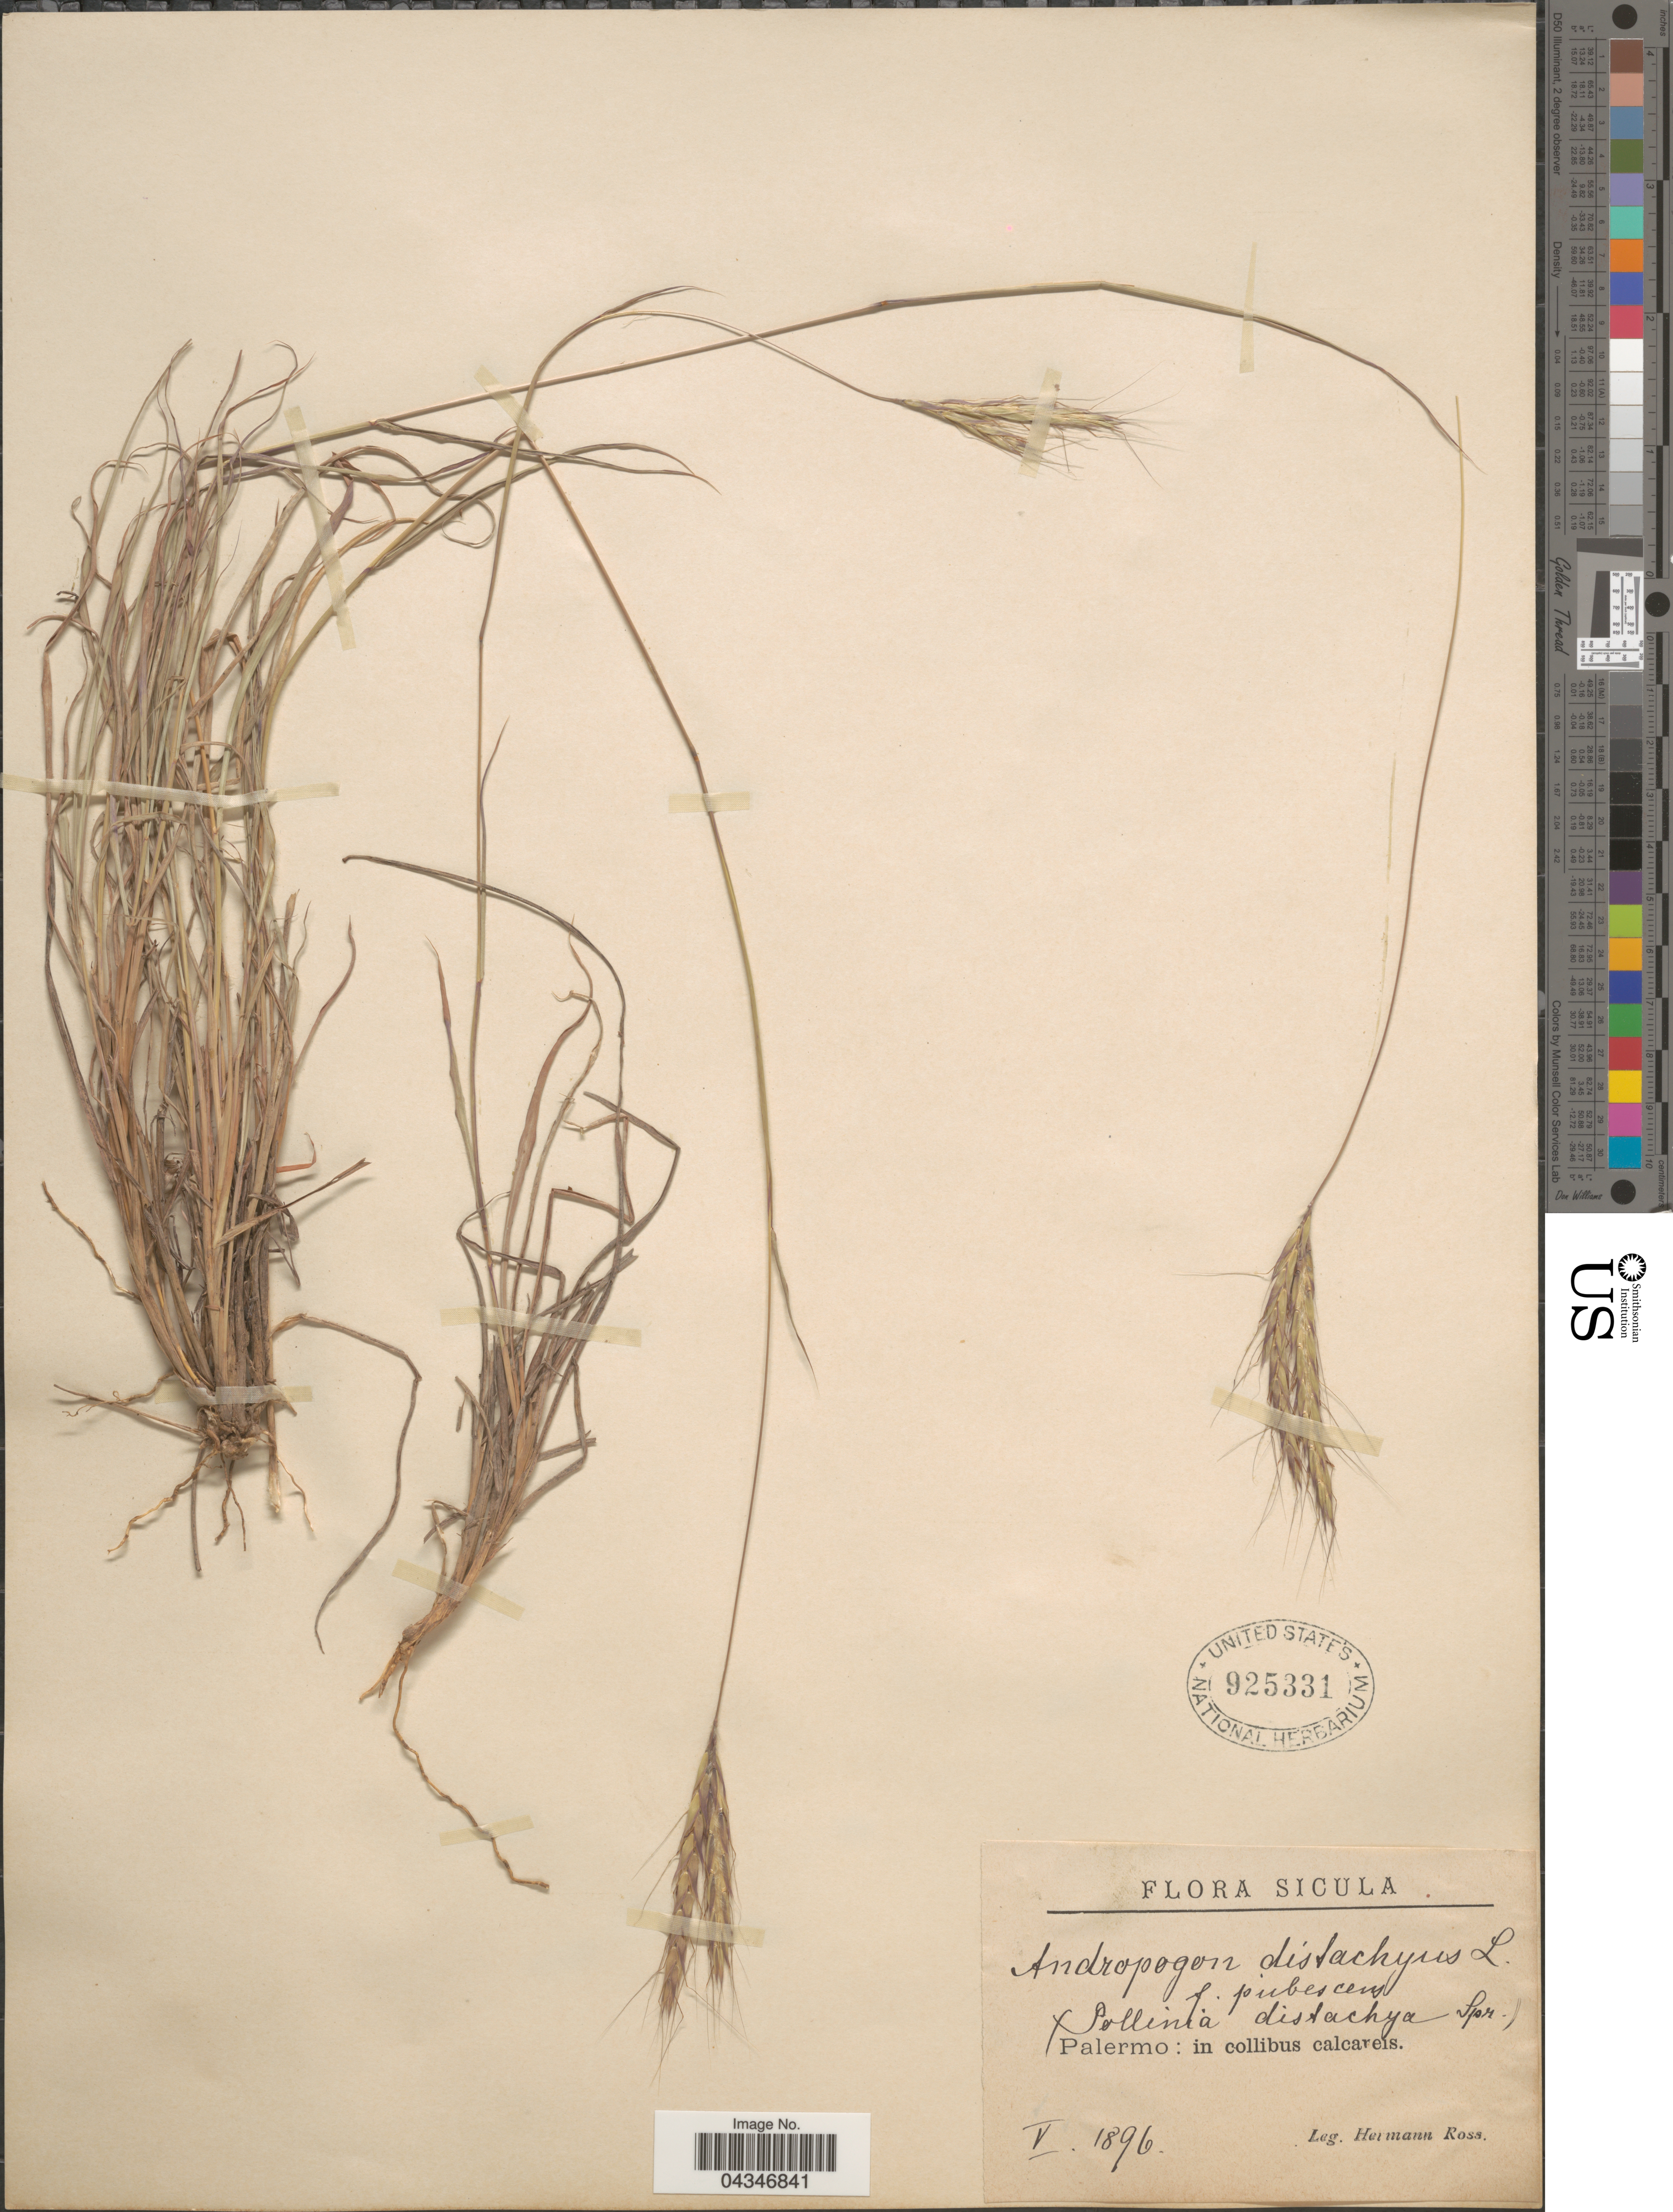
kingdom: Plantae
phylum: Tracheophyta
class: Liliopsida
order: Poales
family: Poaceae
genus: Andropogon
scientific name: Andropogon distachyos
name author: L.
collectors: H. Ross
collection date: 1896-05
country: Italy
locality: Sicula. Palermo: in collibus calcareis.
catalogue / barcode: US 925331